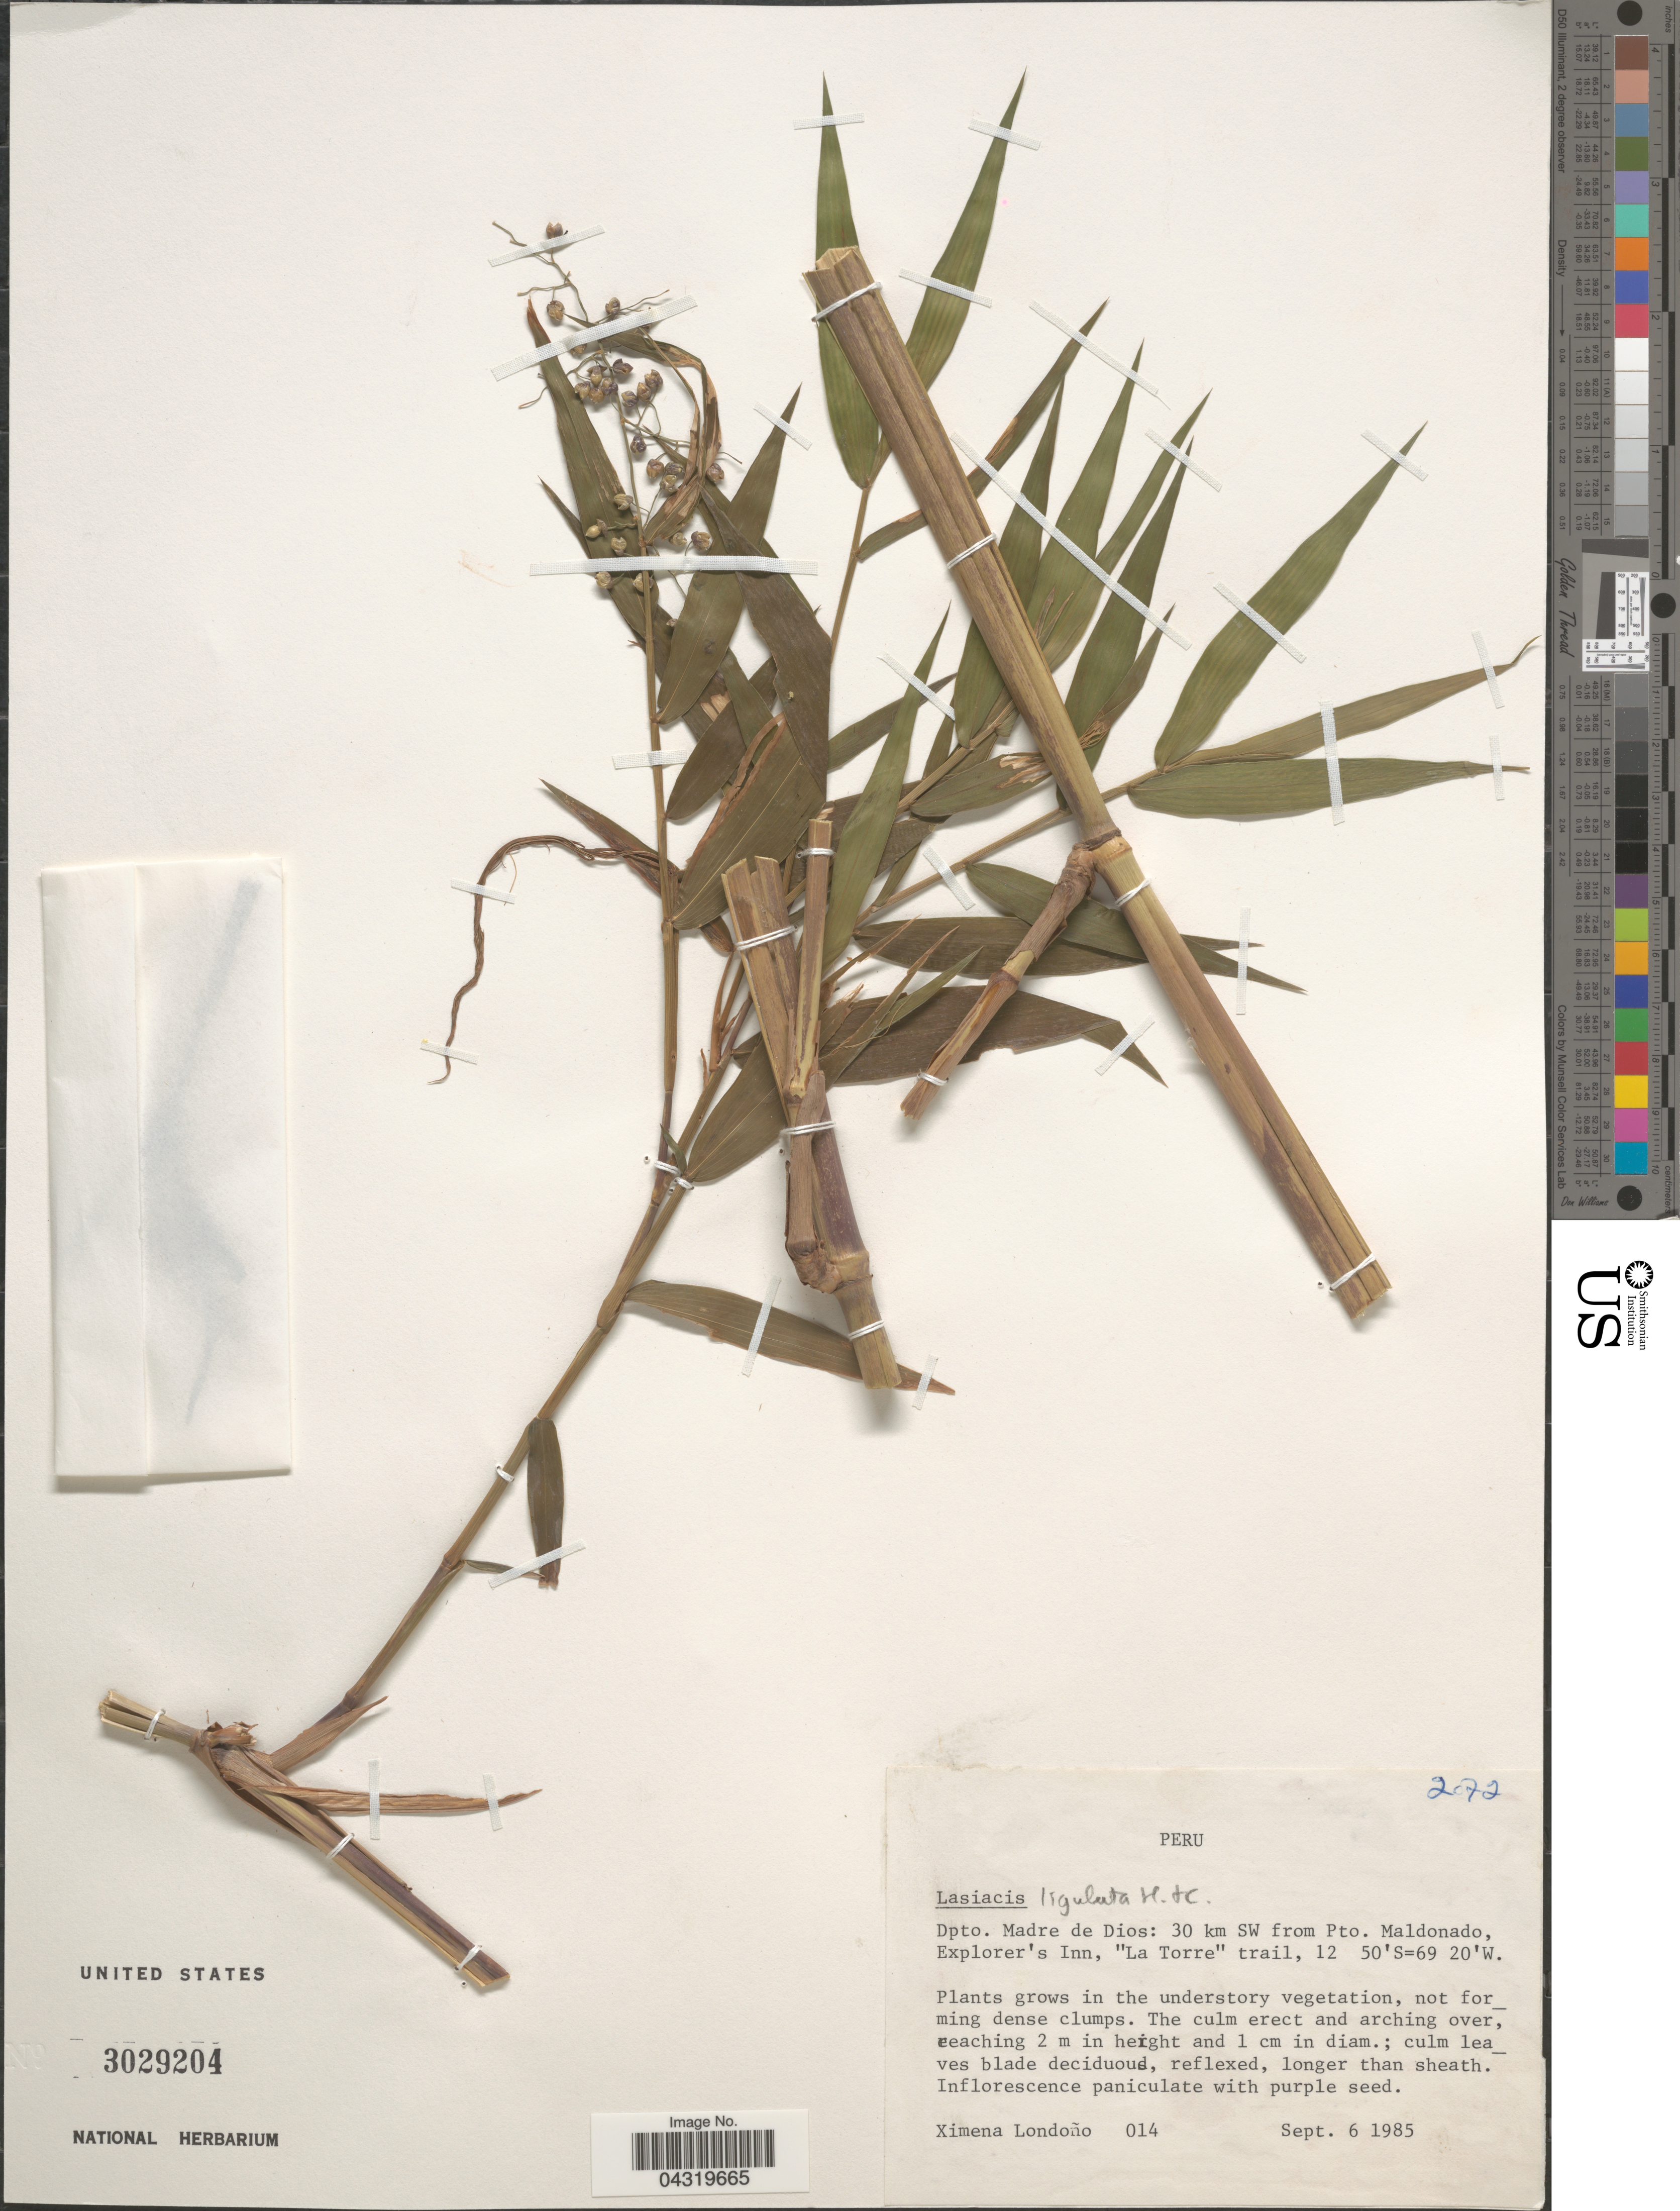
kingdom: Plantae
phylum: Tracheophyta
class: Liliopsida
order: Poales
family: Poaceae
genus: Lasiacis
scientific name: Lasiacis ligulata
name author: Hitchc. & Chase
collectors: X. Londoño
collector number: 014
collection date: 1985-09-06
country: Peru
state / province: Madre de Dios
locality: Dpto. Madre de Dios: 30 km SW from Pto. Maldonado, Explorer's Inn, "La Torre" trail.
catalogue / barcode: US 3029204